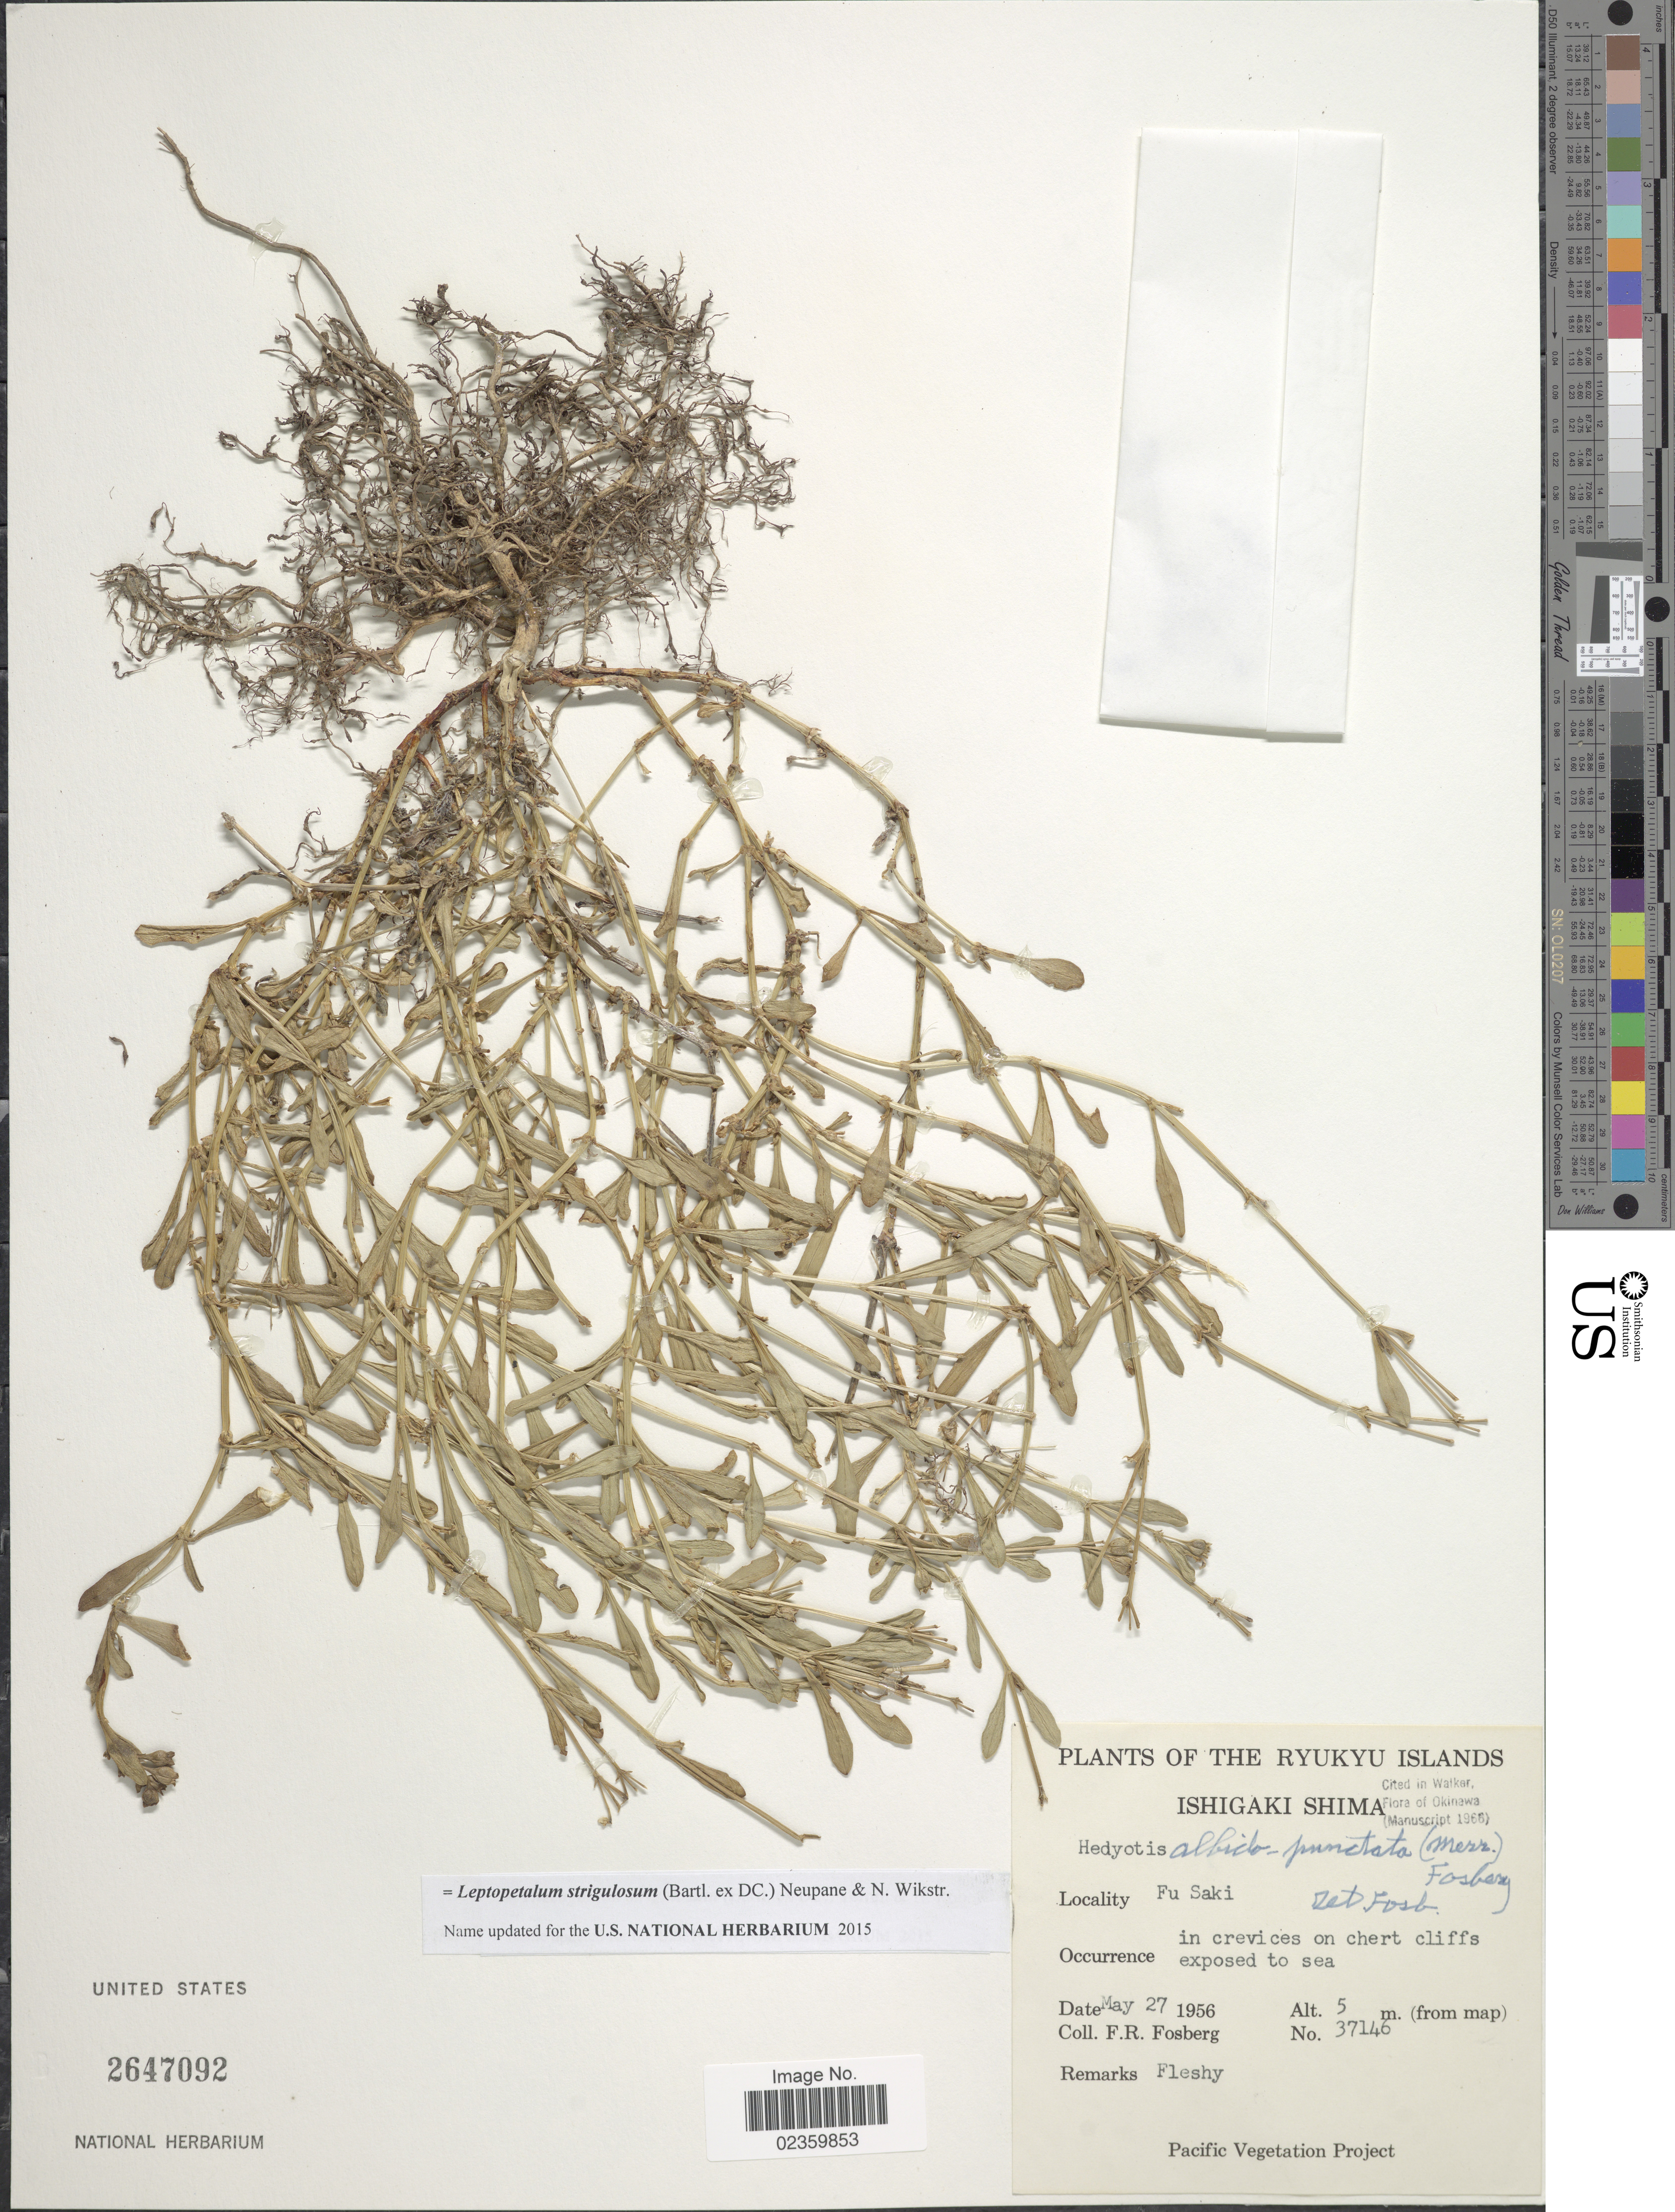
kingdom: Plantae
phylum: Tracheophyta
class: Magnoliopsida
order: Gentianales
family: Rubiaceae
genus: Leptopetalum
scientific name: Leptopetalum strigulosum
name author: (Bartl. ex DC.) Neupane & N. Wikstr.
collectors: F. R. Fosberg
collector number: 37146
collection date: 1956-05-27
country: Japan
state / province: Okinawa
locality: The Ryukyu Islands, Ishigaki Shima, Fu Saki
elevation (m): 5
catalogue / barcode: US 2647092